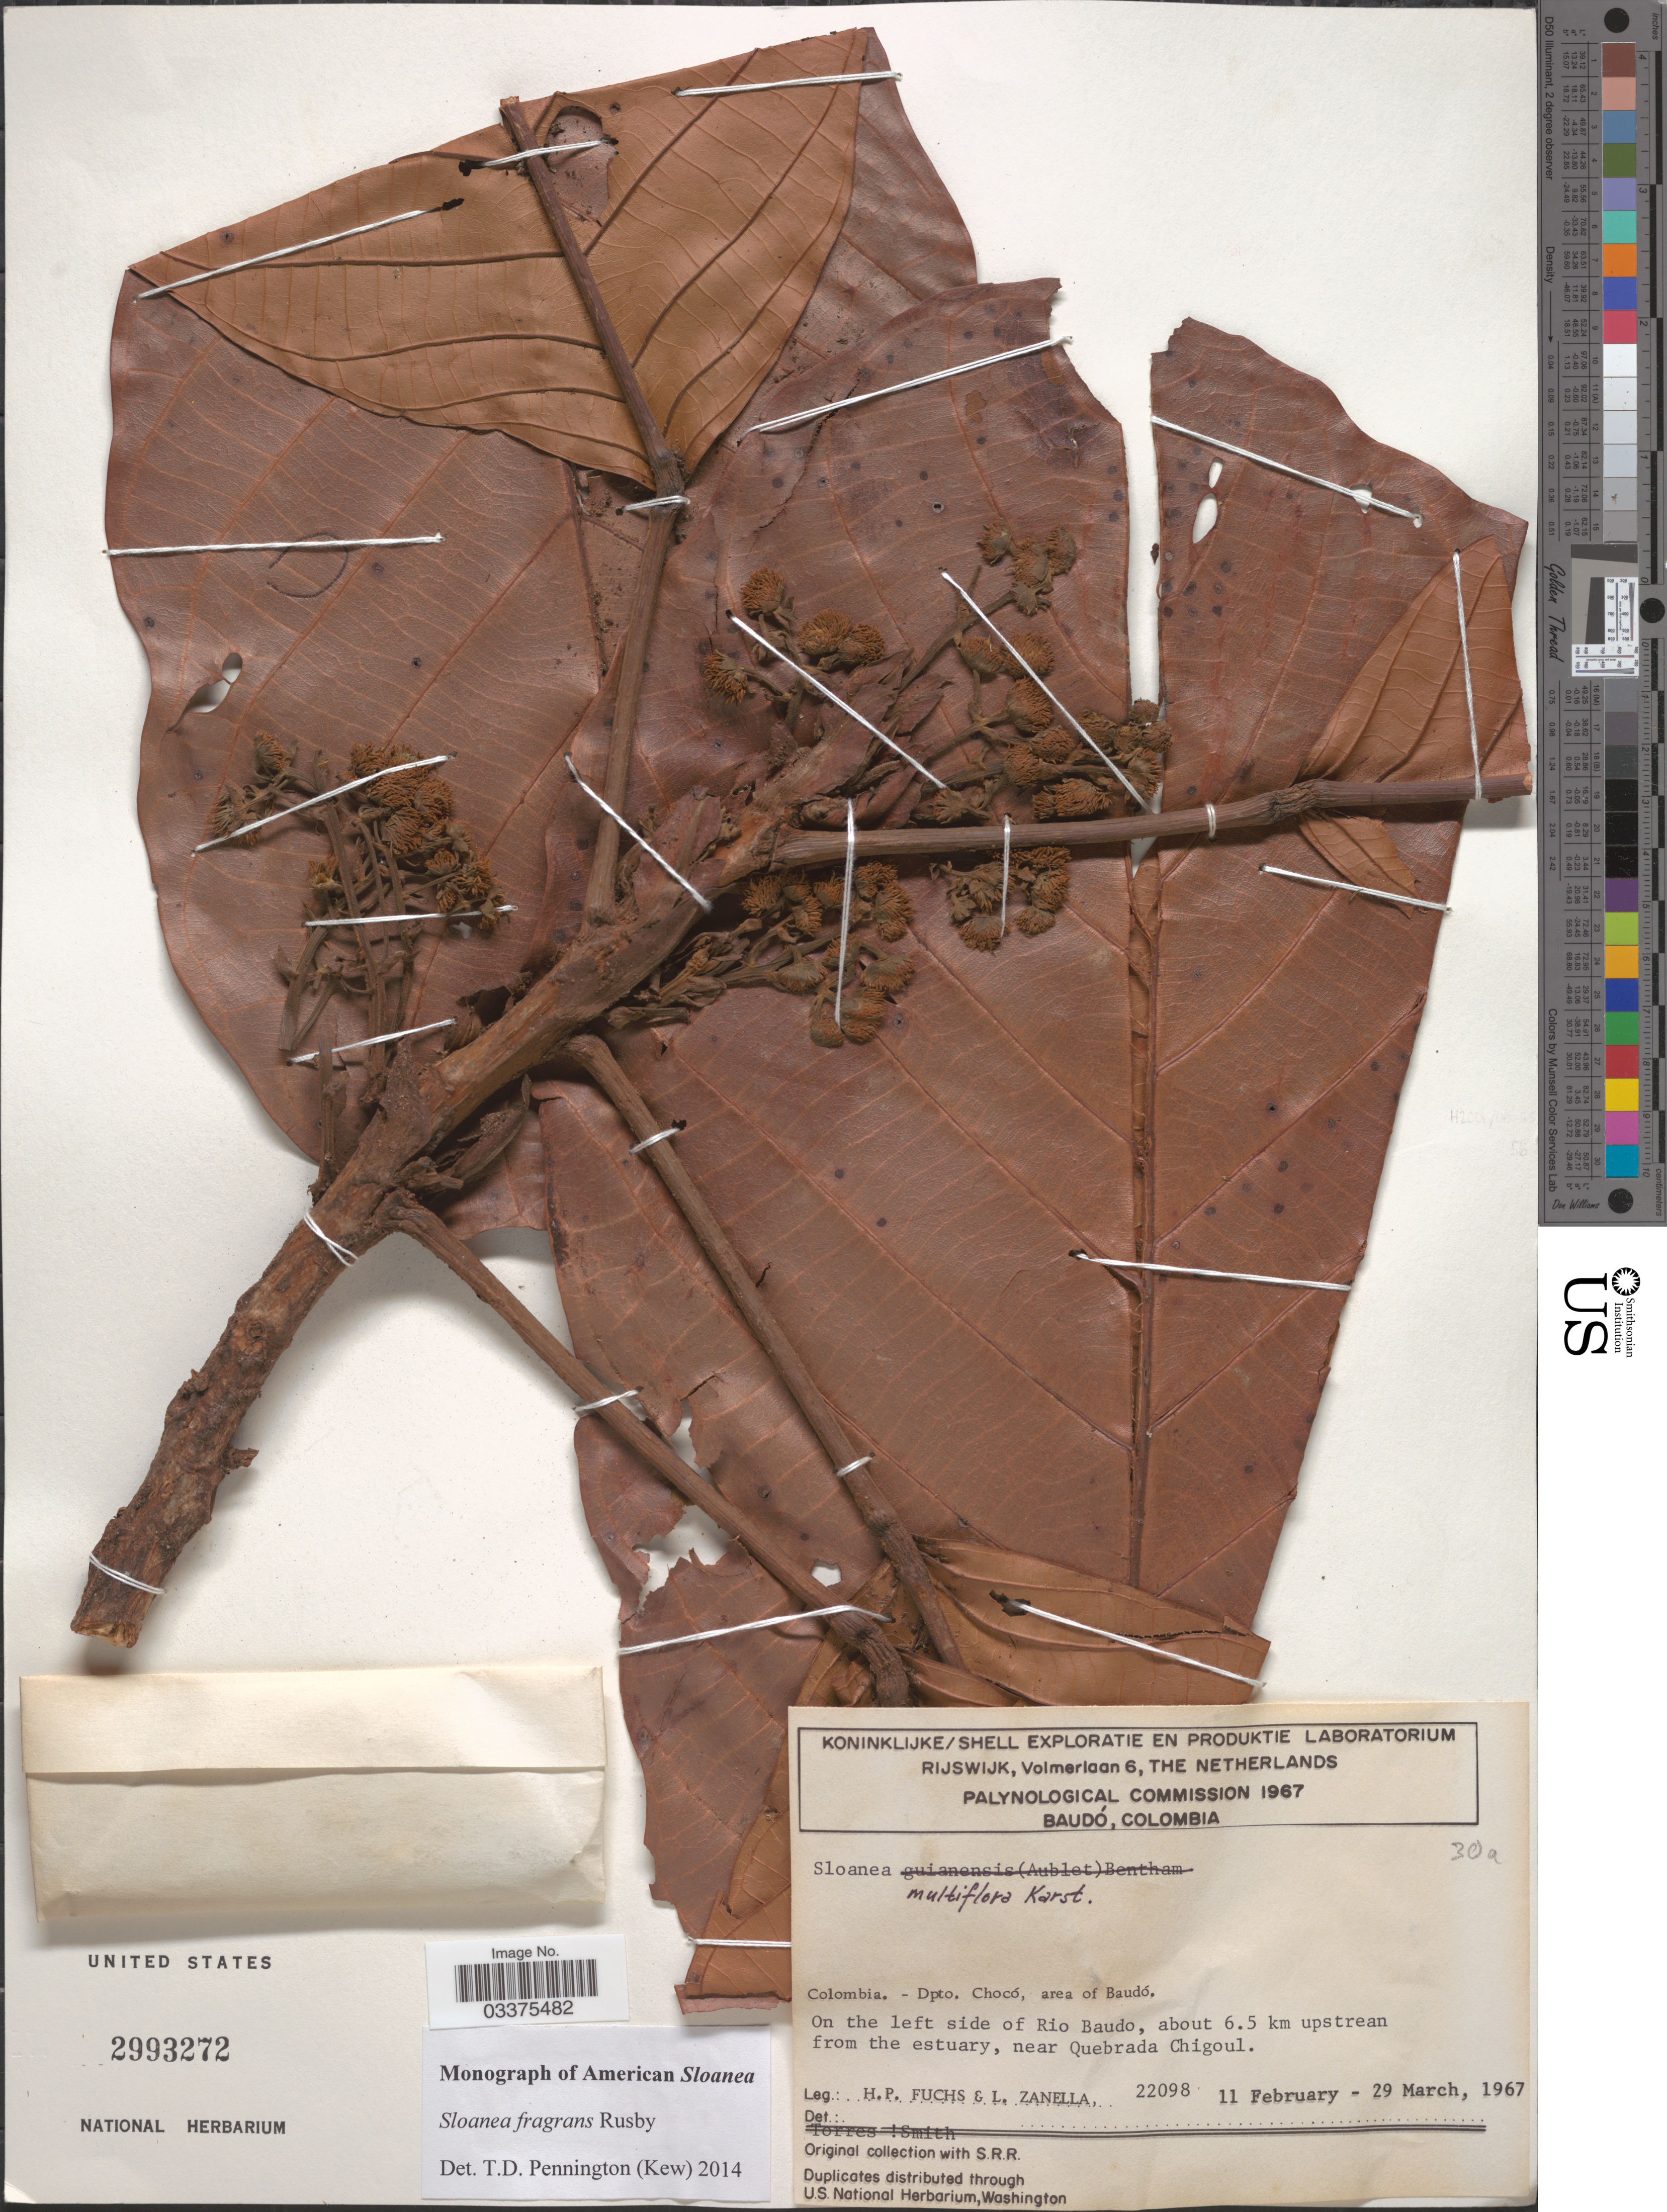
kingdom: Plantae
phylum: Tracheophyta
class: Magnoliopsida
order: Oxalidales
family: Elaeocarpaceae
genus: Sloanea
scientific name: Sloanea fragrans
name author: Rusby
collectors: H. P. Fuchs & L. Zanella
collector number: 22098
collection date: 1967-02-11/1967-03-29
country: Colombia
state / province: Chocó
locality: Dpto. Chocó, area of Baudó. On the left side of Rio Baudo, about 6.5 km upstream from the estuary, near Quebrada Chigoul.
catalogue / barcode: US 2993272